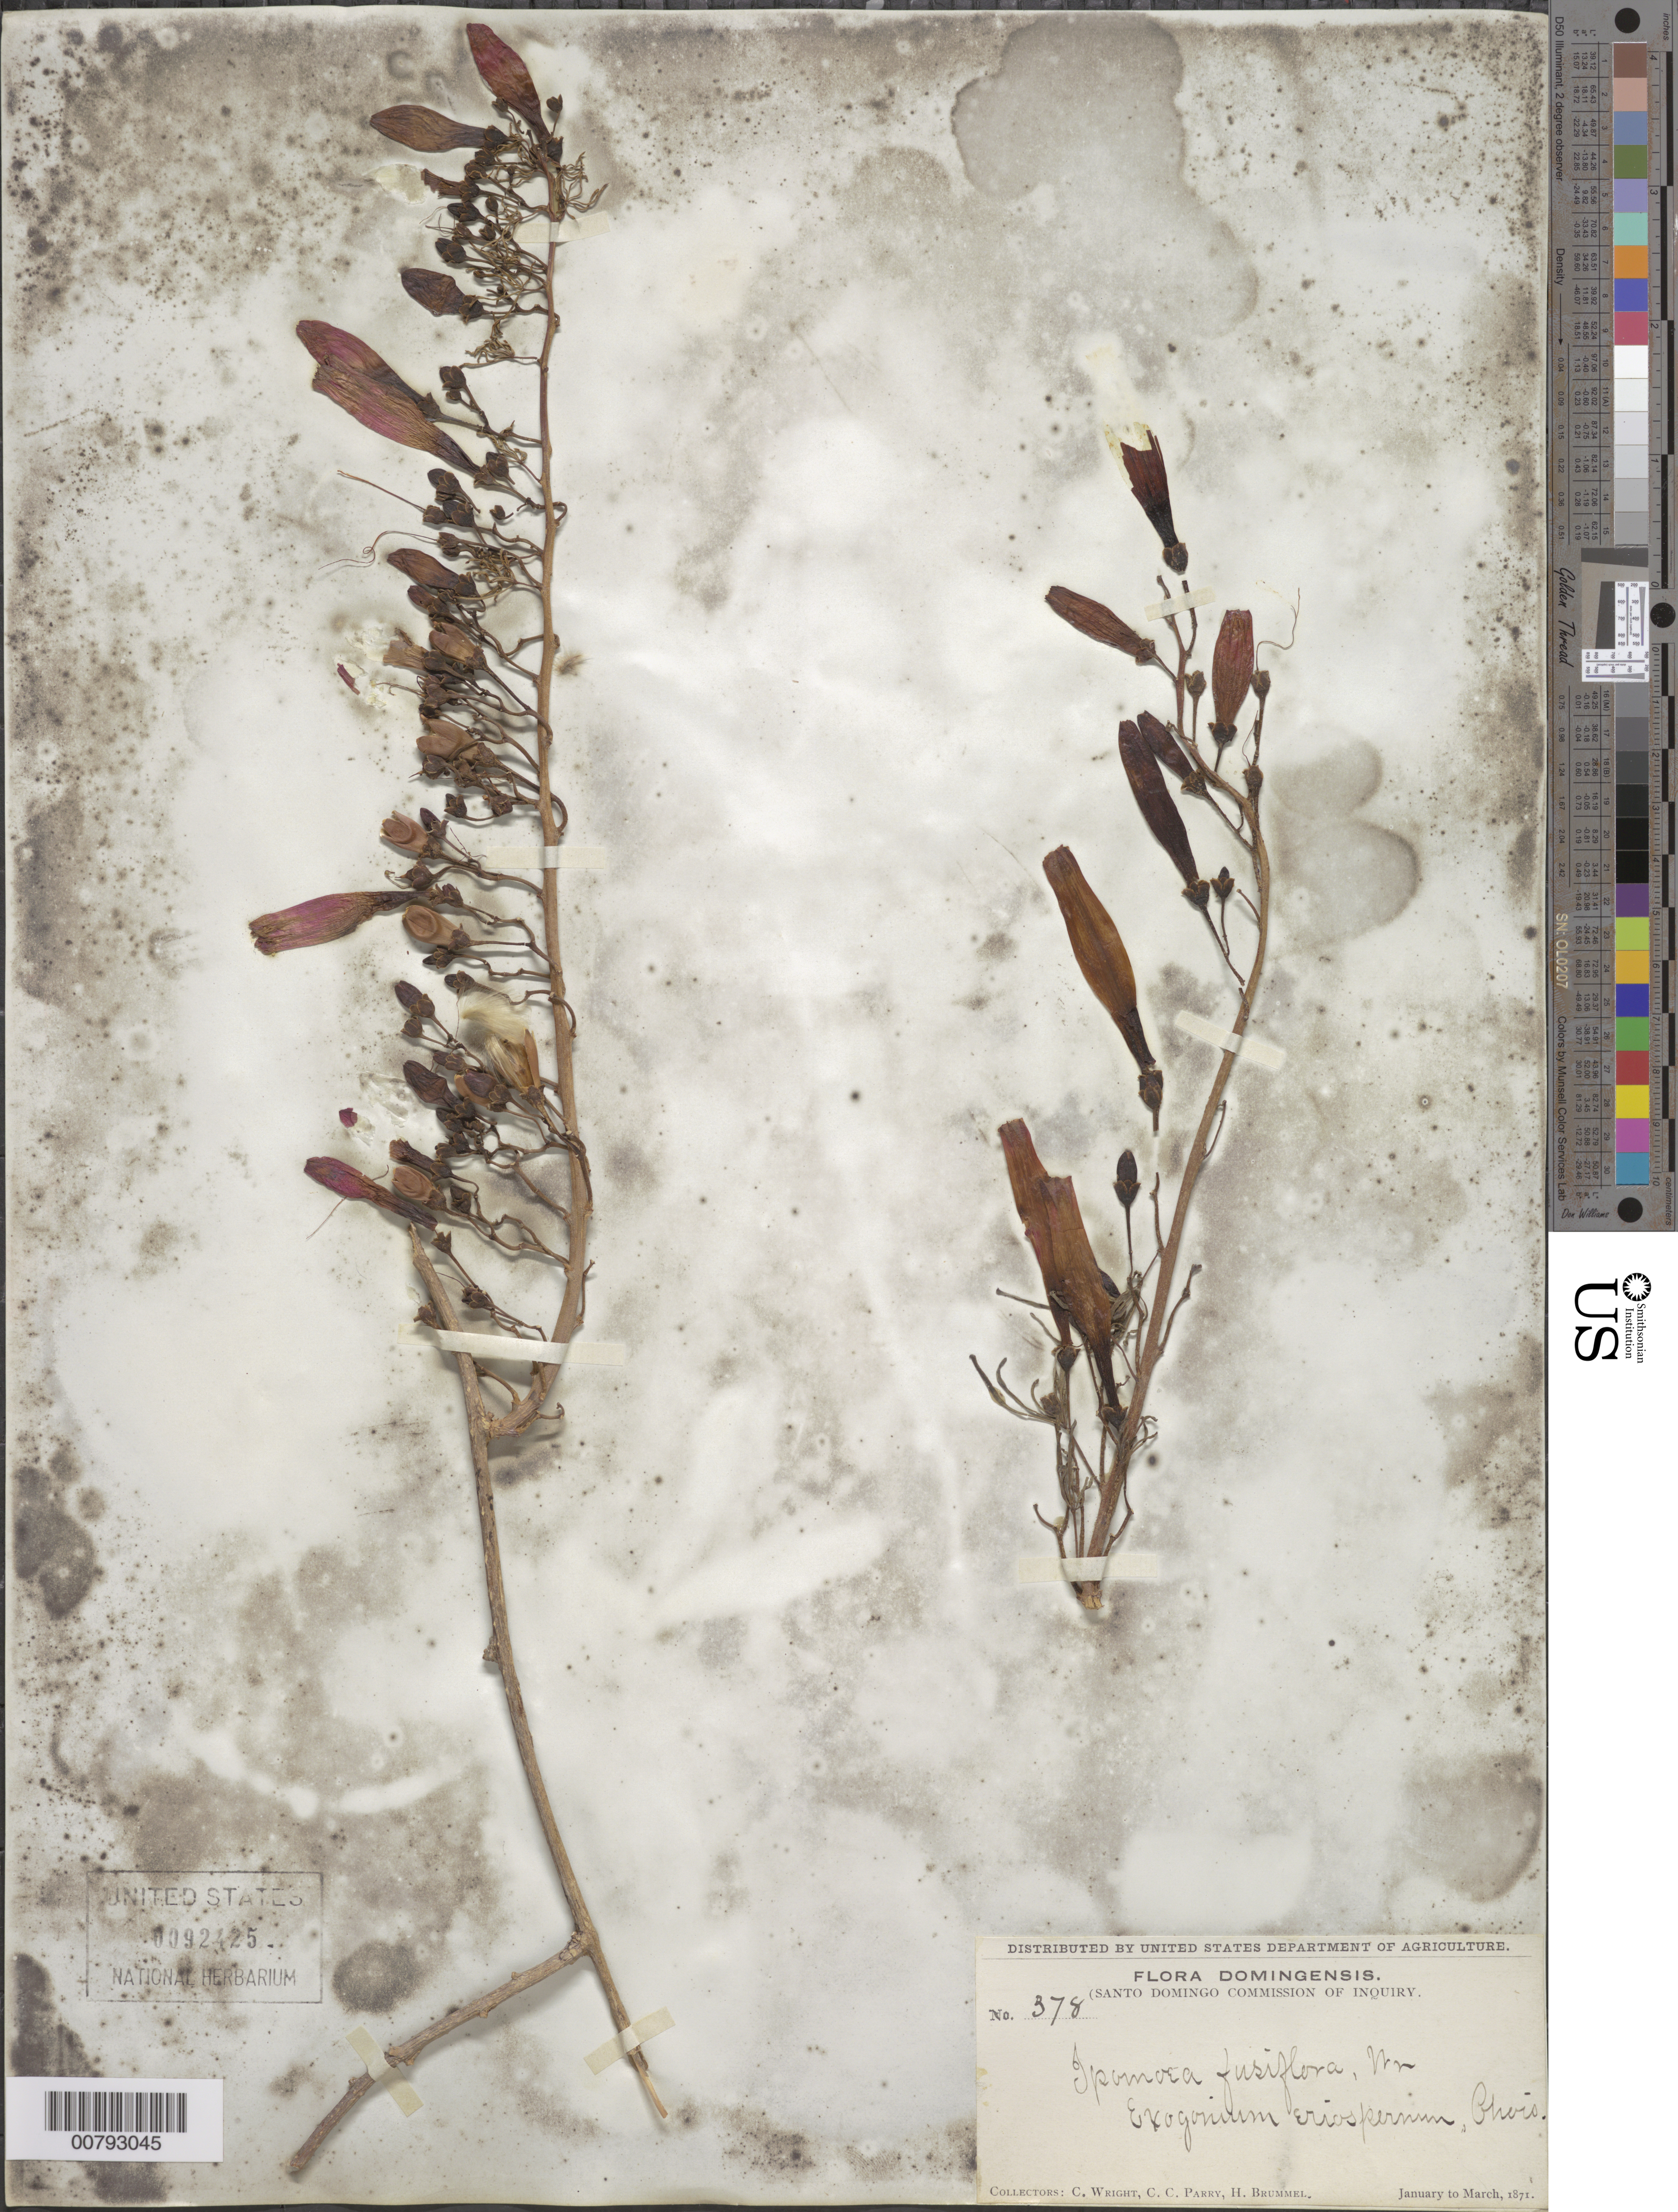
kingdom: Plantae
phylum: Tracheophyta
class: Magnoliopsida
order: Solanales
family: Convolvulaceae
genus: Ipomoea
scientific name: Ipomoea fusiflora Wright sp. nov. ined.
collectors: C. Wright, C. C. Parry & H. Brummel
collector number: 378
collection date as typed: Jan 1871 to -- Mar 1871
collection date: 1871-01/1871-03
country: Dominican Republic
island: Hispaniola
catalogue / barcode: US 92425